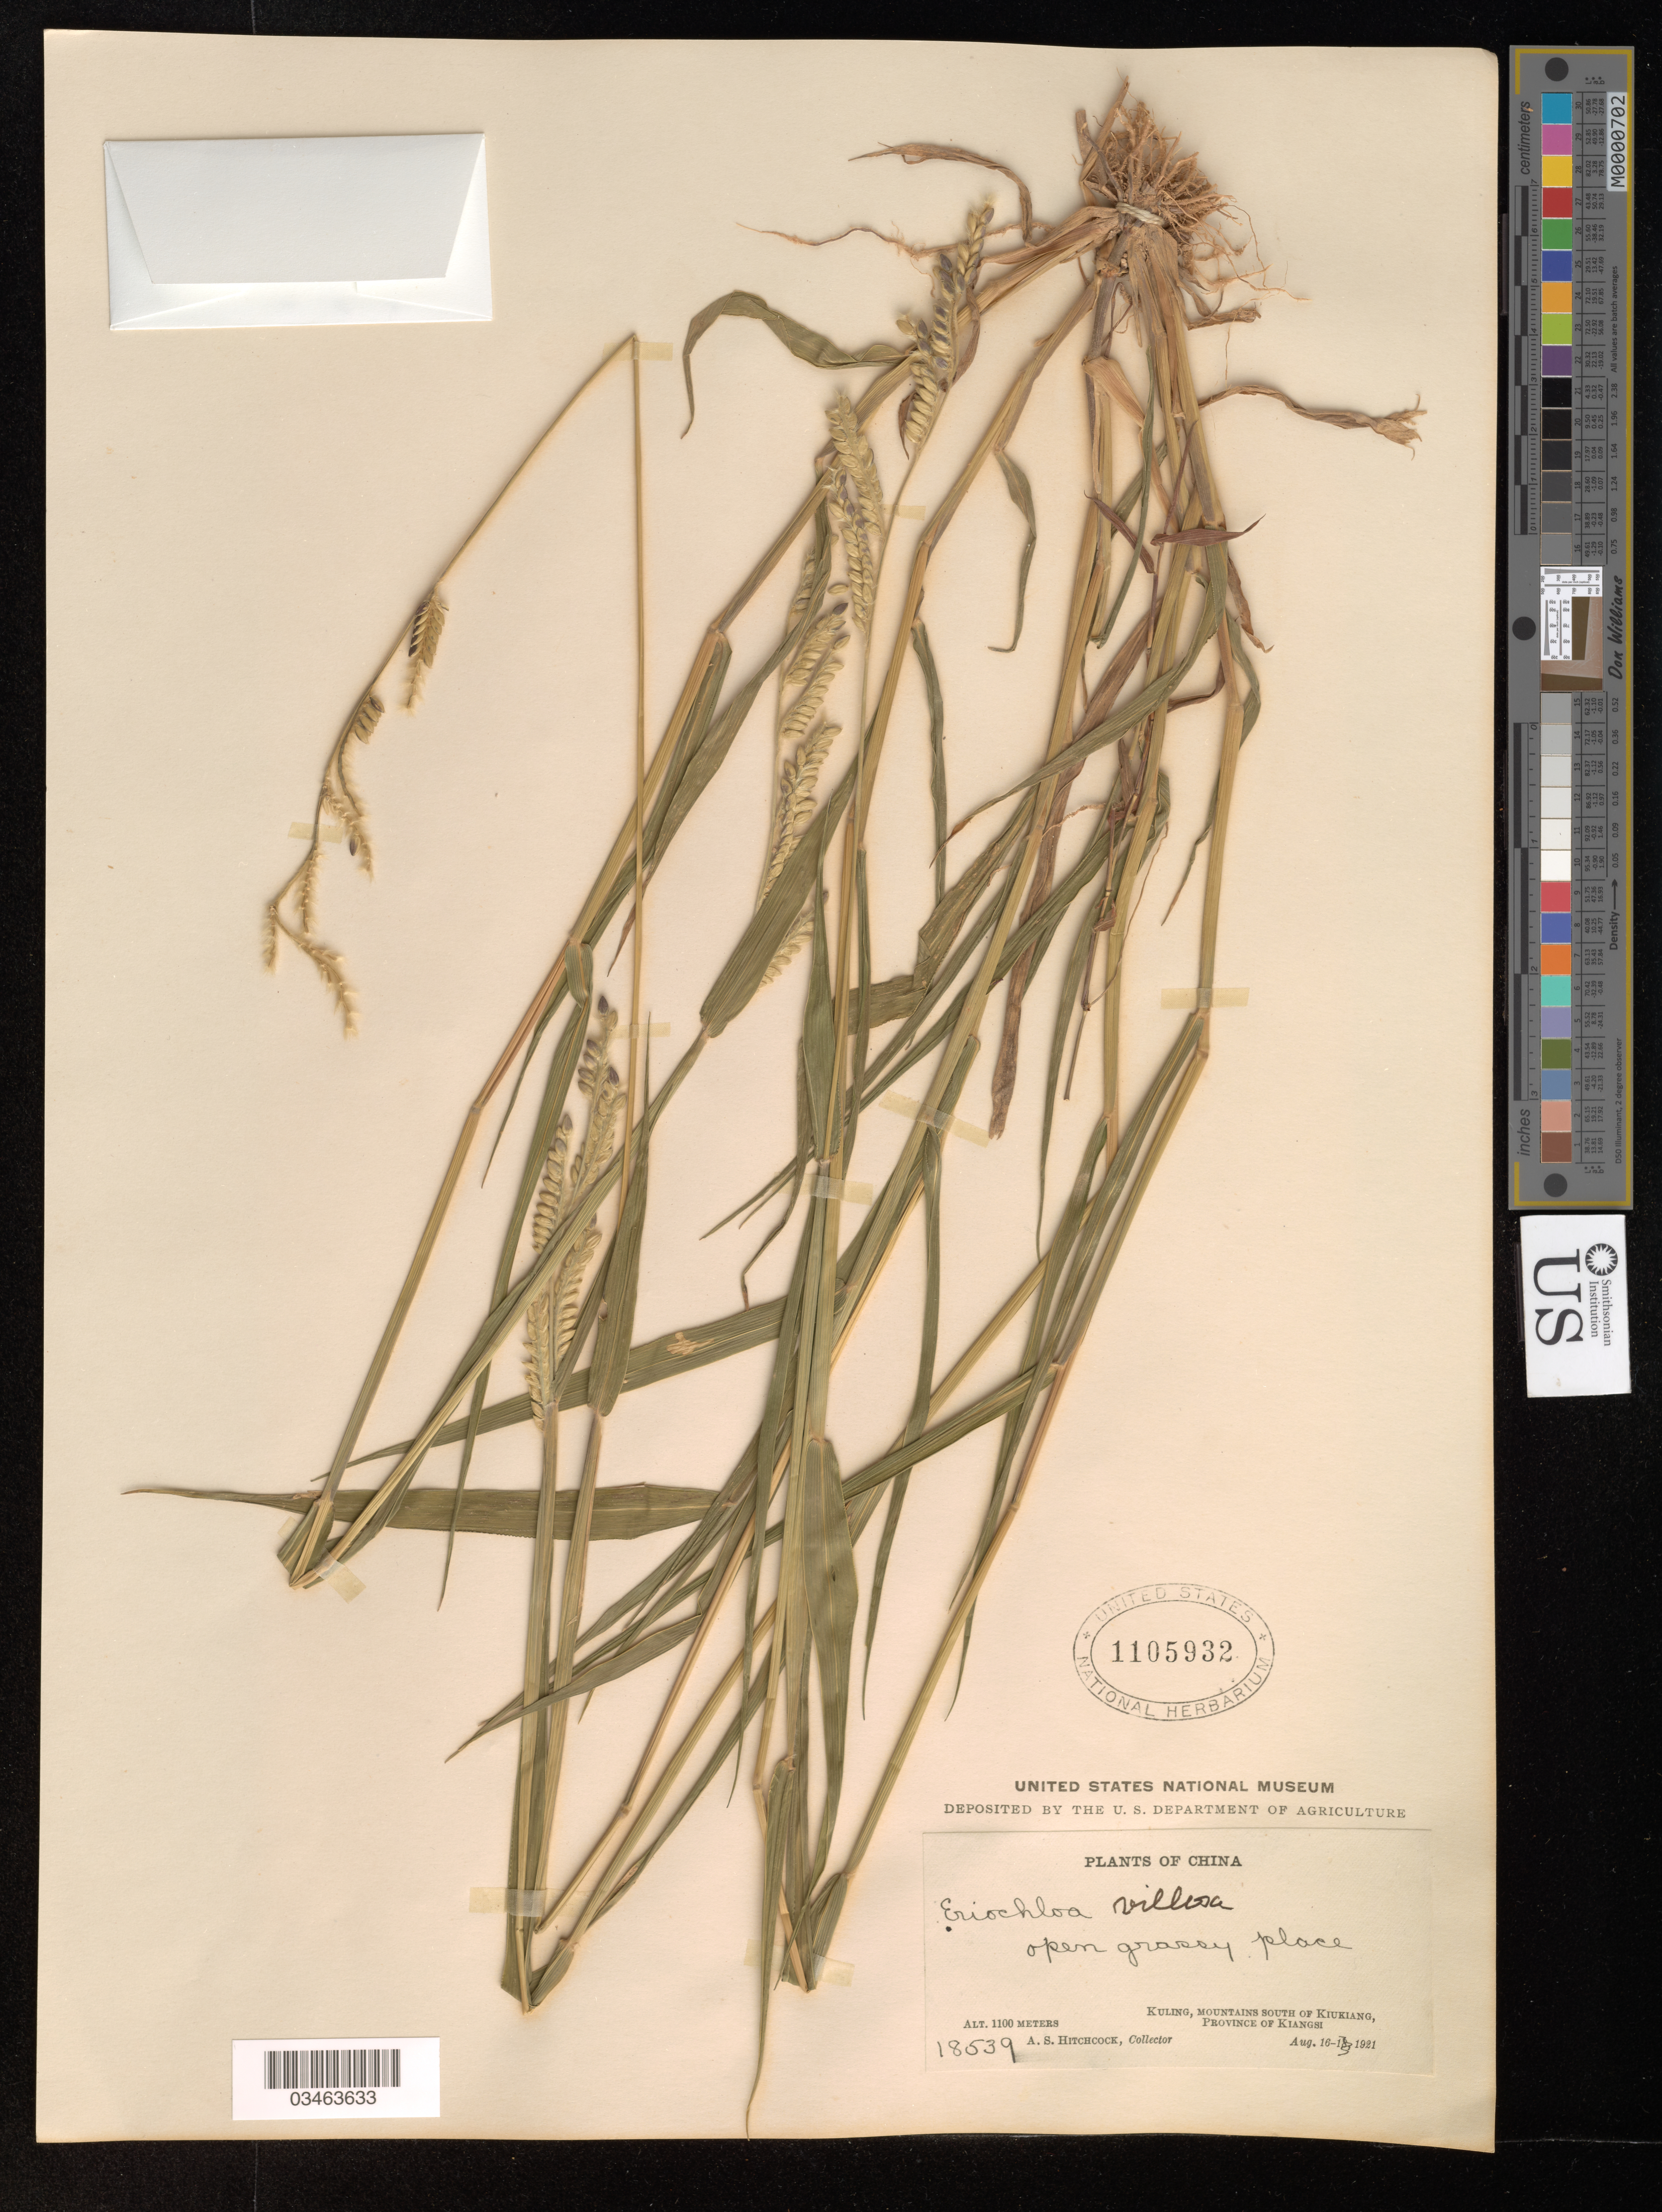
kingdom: Plantae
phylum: Tracheophyta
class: Liliopsida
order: Poales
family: Poaceae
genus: Eriochloa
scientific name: Eriochloa villosa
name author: (Thunb.) Kunth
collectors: A. Hitchcock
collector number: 18539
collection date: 1921-08-16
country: China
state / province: Jiangxi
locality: Kuling, Mountains south of Kiukiang, Province of Kiangsi.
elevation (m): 1100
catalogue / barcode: US 1105932